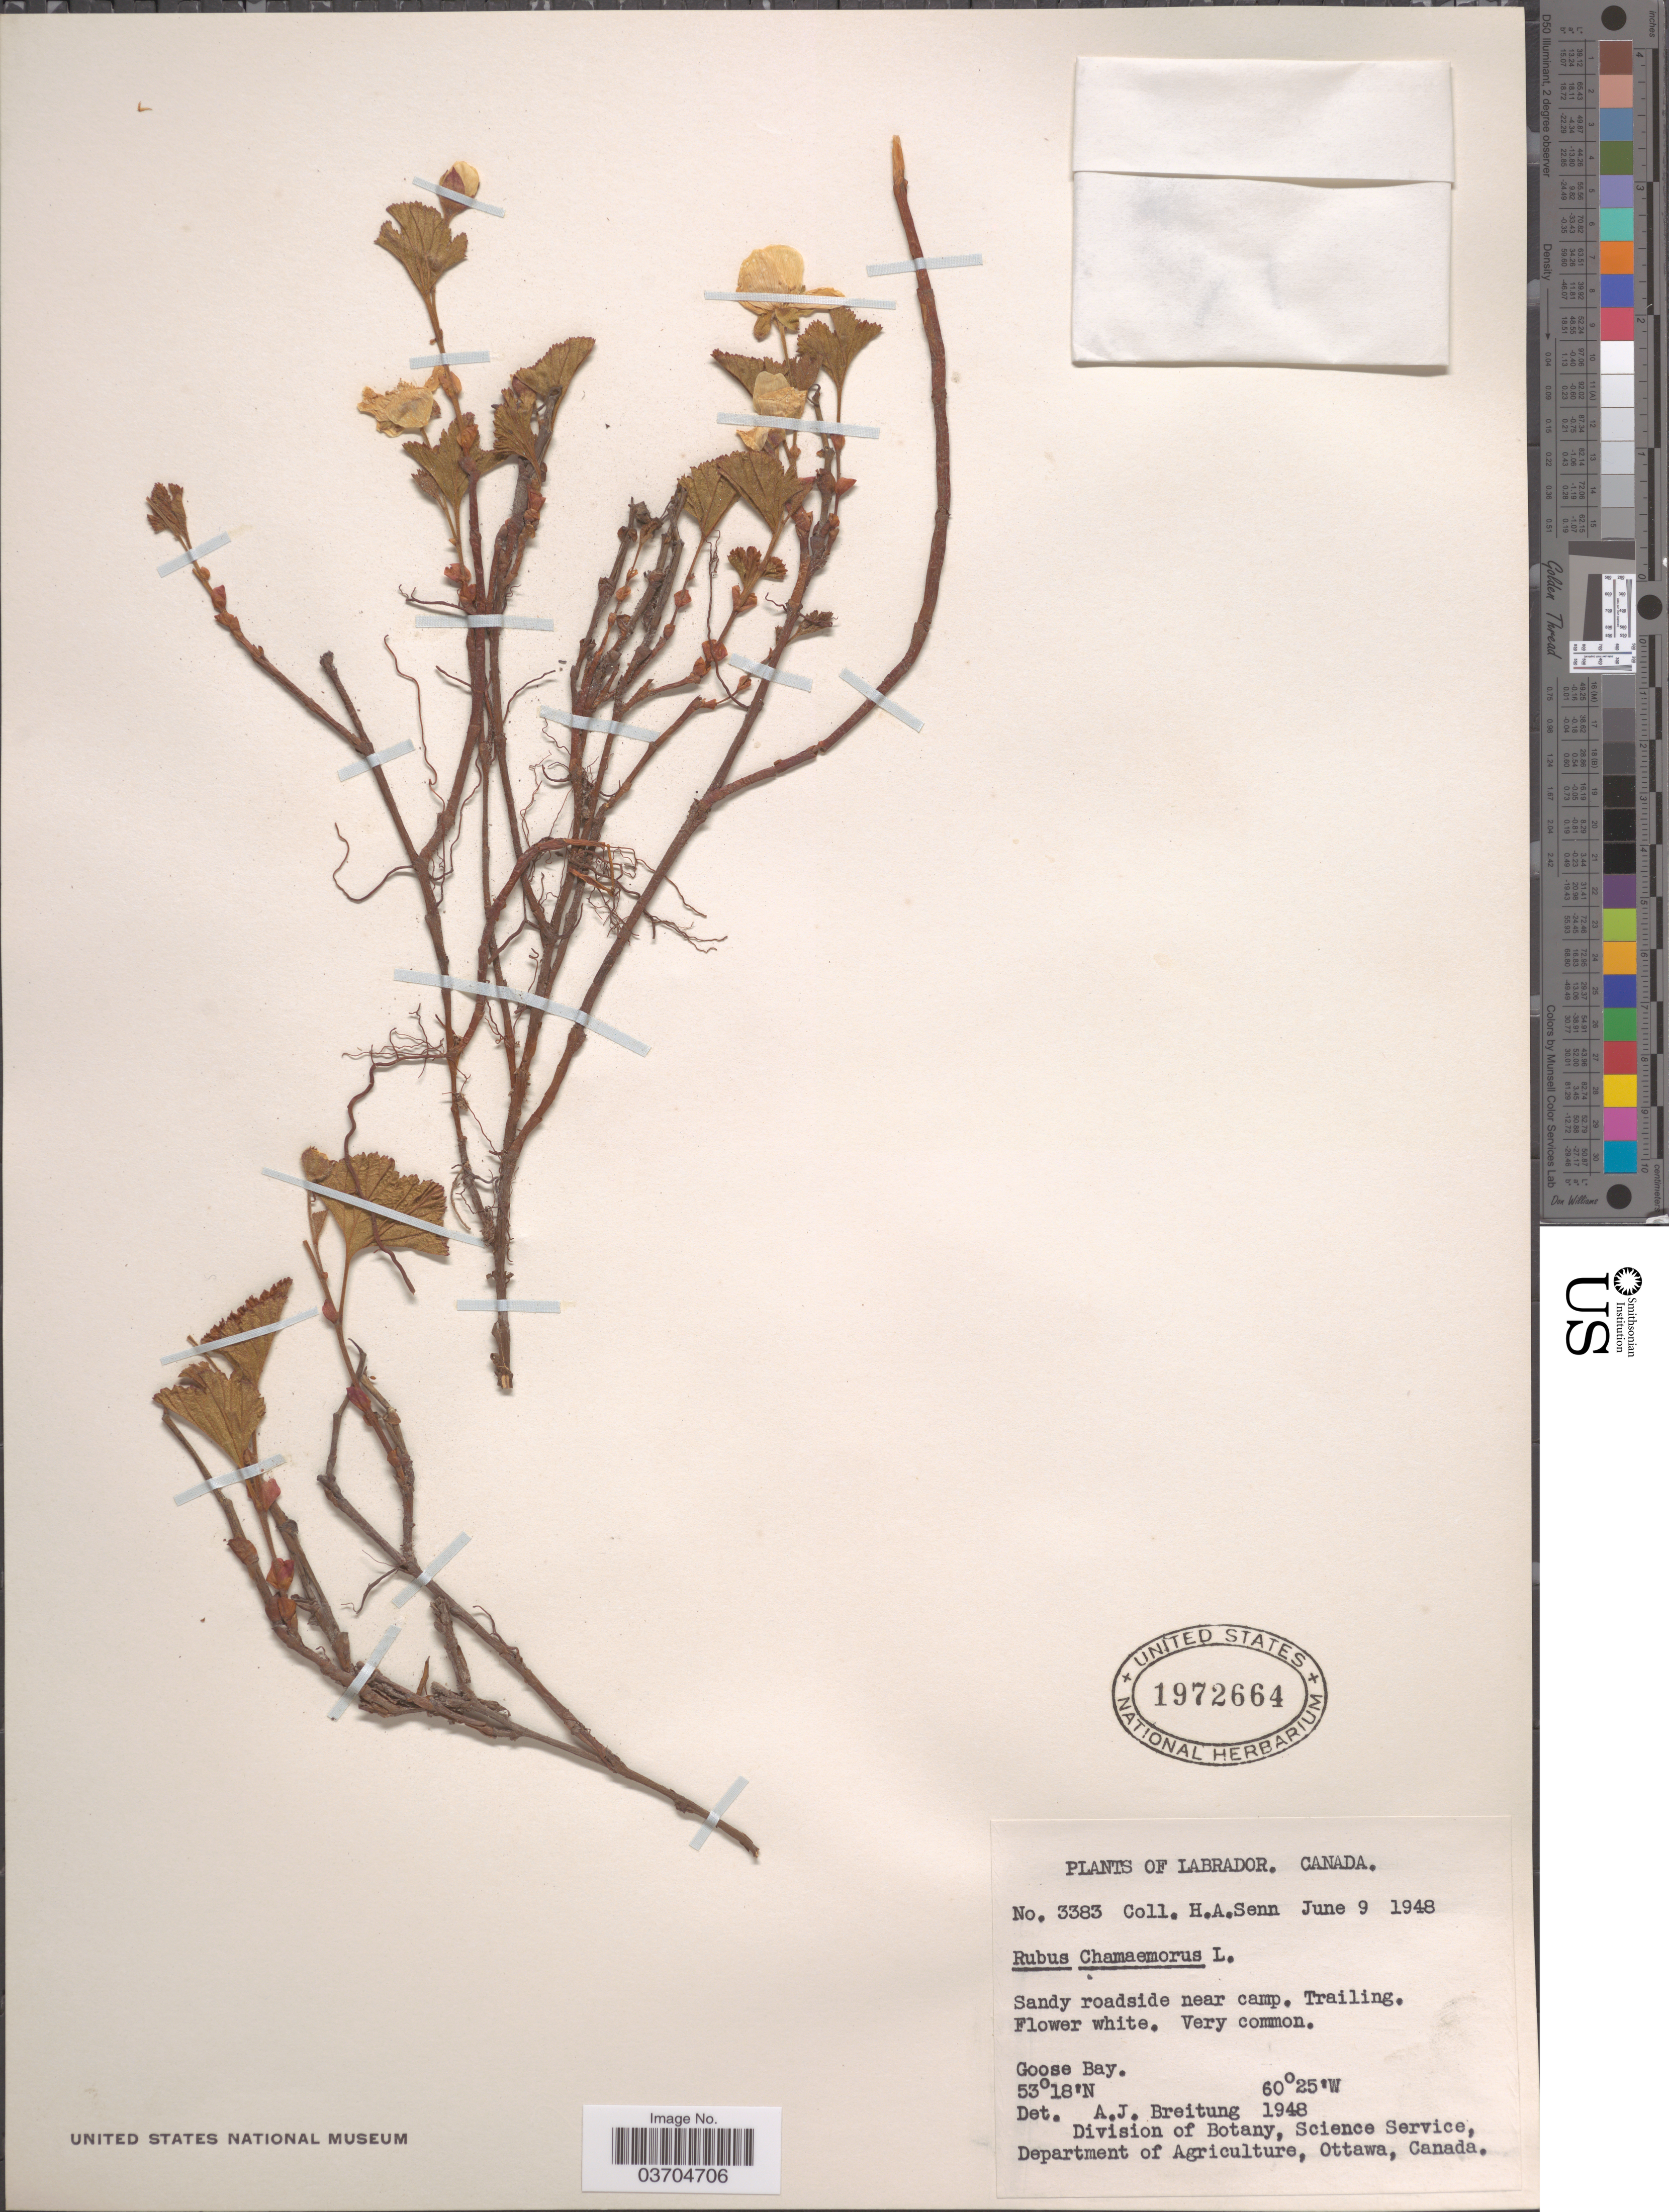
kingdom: Plantae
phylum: Tracheophyta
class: Magnoliopsida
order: Rosales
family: Rosaceae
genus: Rubus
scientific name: Rubus chamaemorus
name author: L.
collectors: H. Senn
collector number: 3383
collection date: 1948-06-09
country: Canada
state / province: Newfoundland and Labrador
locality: Labrador. Sande roadside near camp. Goose Bay.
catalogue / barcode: US 1972664